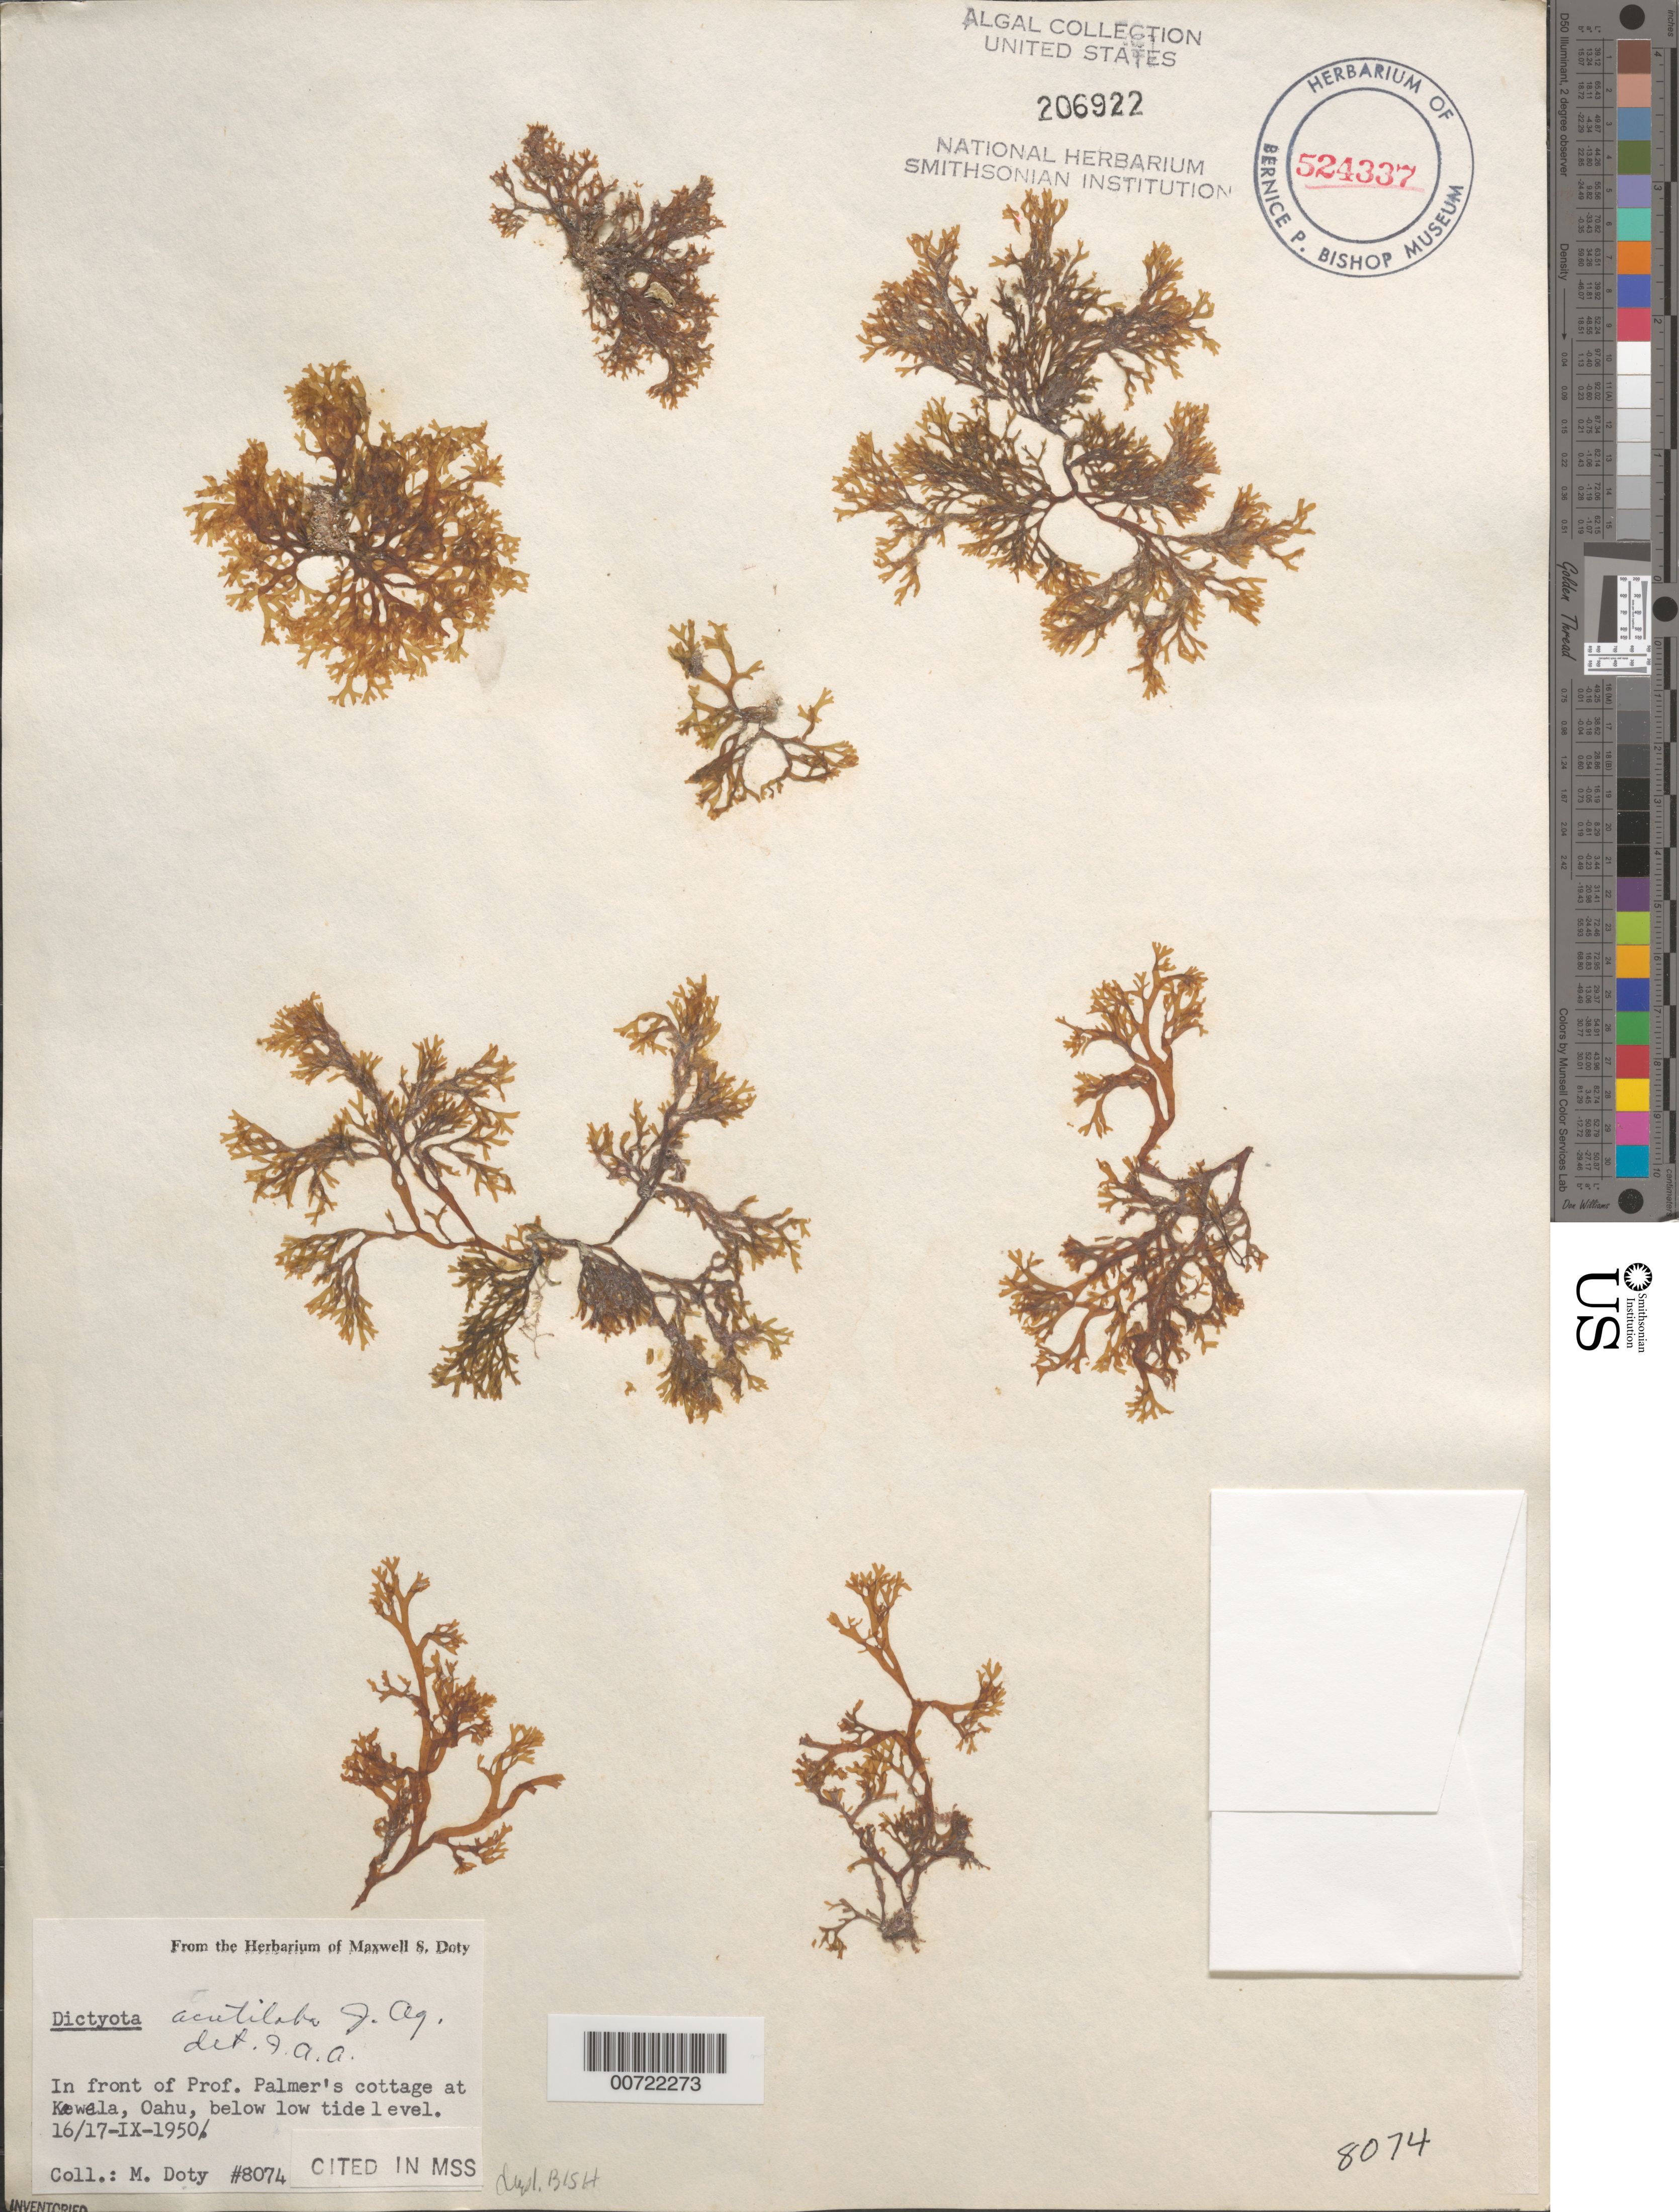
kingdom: Chromista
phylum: Ochrophyta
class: Phaeophyceae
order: Dictyotales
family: Dictyotaceae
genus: Dictyota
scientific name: Dictyota acutiloba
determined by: Abbott, Isabella A.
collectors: M. S. Doty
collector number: MSD 8074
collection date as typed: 16-17-XI-1950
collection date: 1950-09-16,1950-09-17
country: United States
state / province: Hawaii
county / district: Honolulu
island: Oahu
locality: Kawela, in front of Professor Palmer's cottage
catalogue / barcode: US 206922